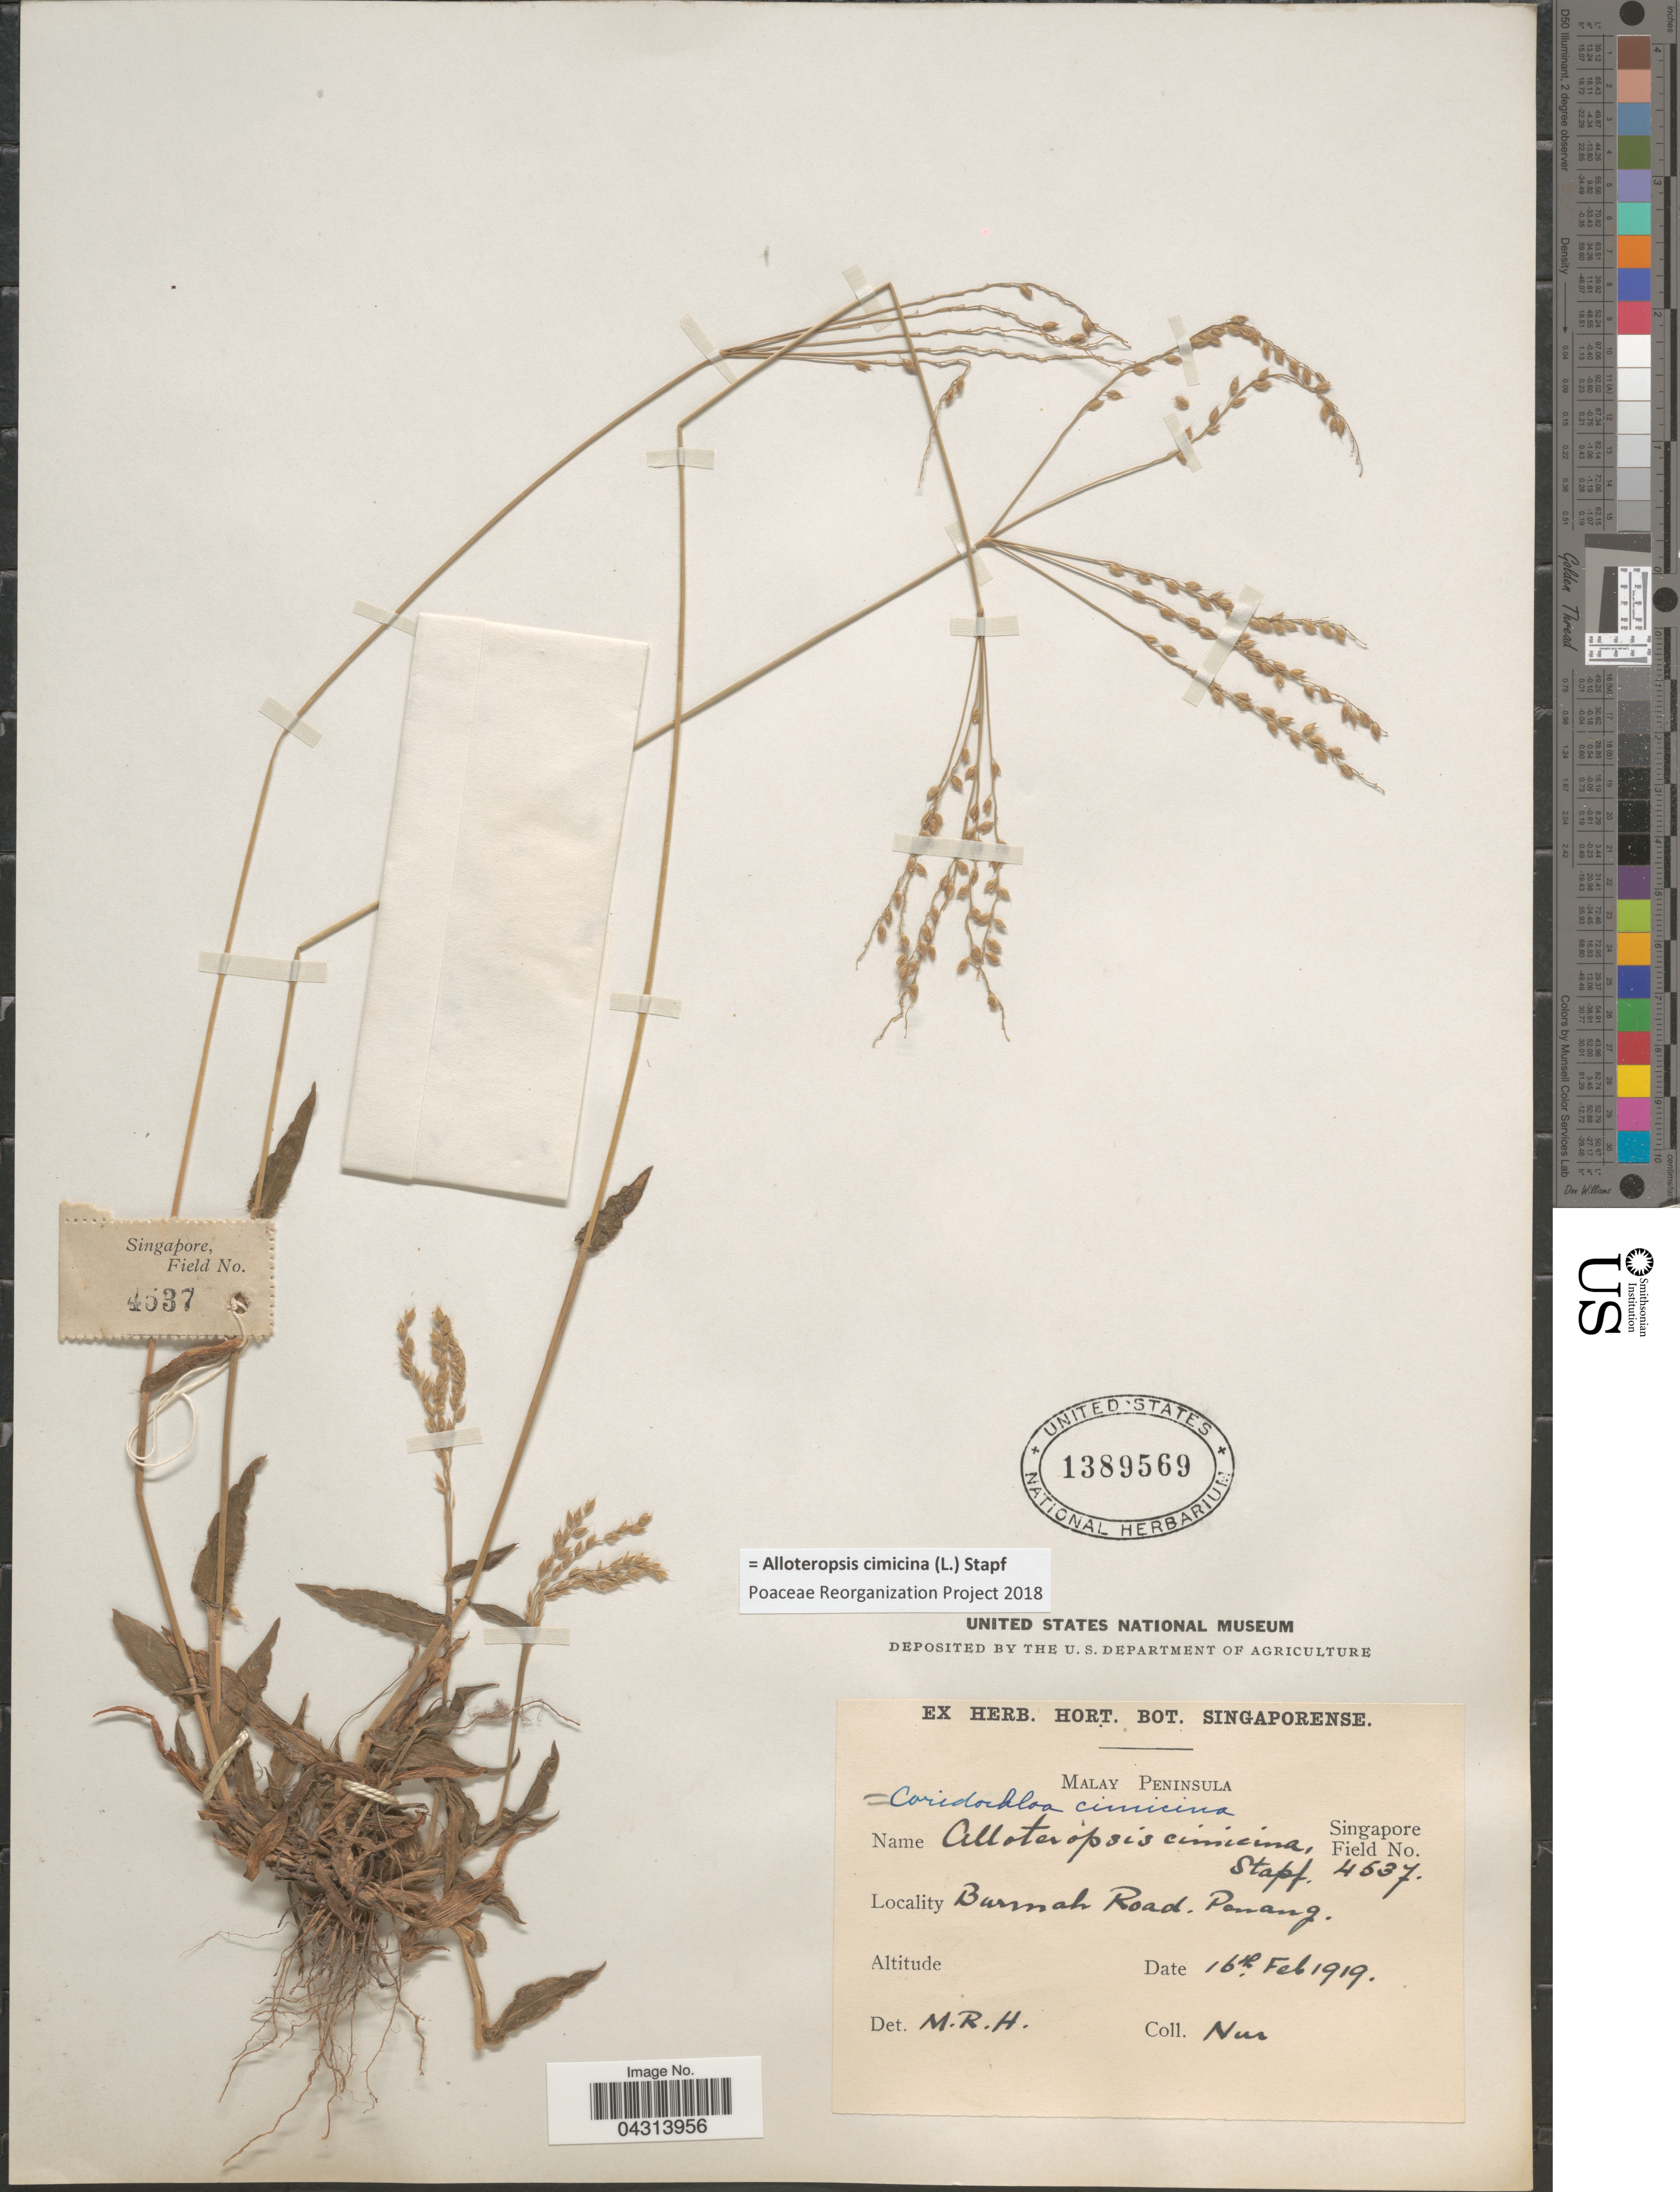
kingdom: Plantae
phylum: Tracheophyta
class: Liliopsida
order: Poales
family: Poaceae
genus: Alloteropsis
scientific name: Alloteropsis cimicina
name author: (L.) Stapf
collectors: -. Nur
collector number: Singapore Field 4537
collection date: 1919-02-16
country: Singapore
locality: Malay Peninsula. Burmah Road. Penang.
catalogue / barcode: US 1389569